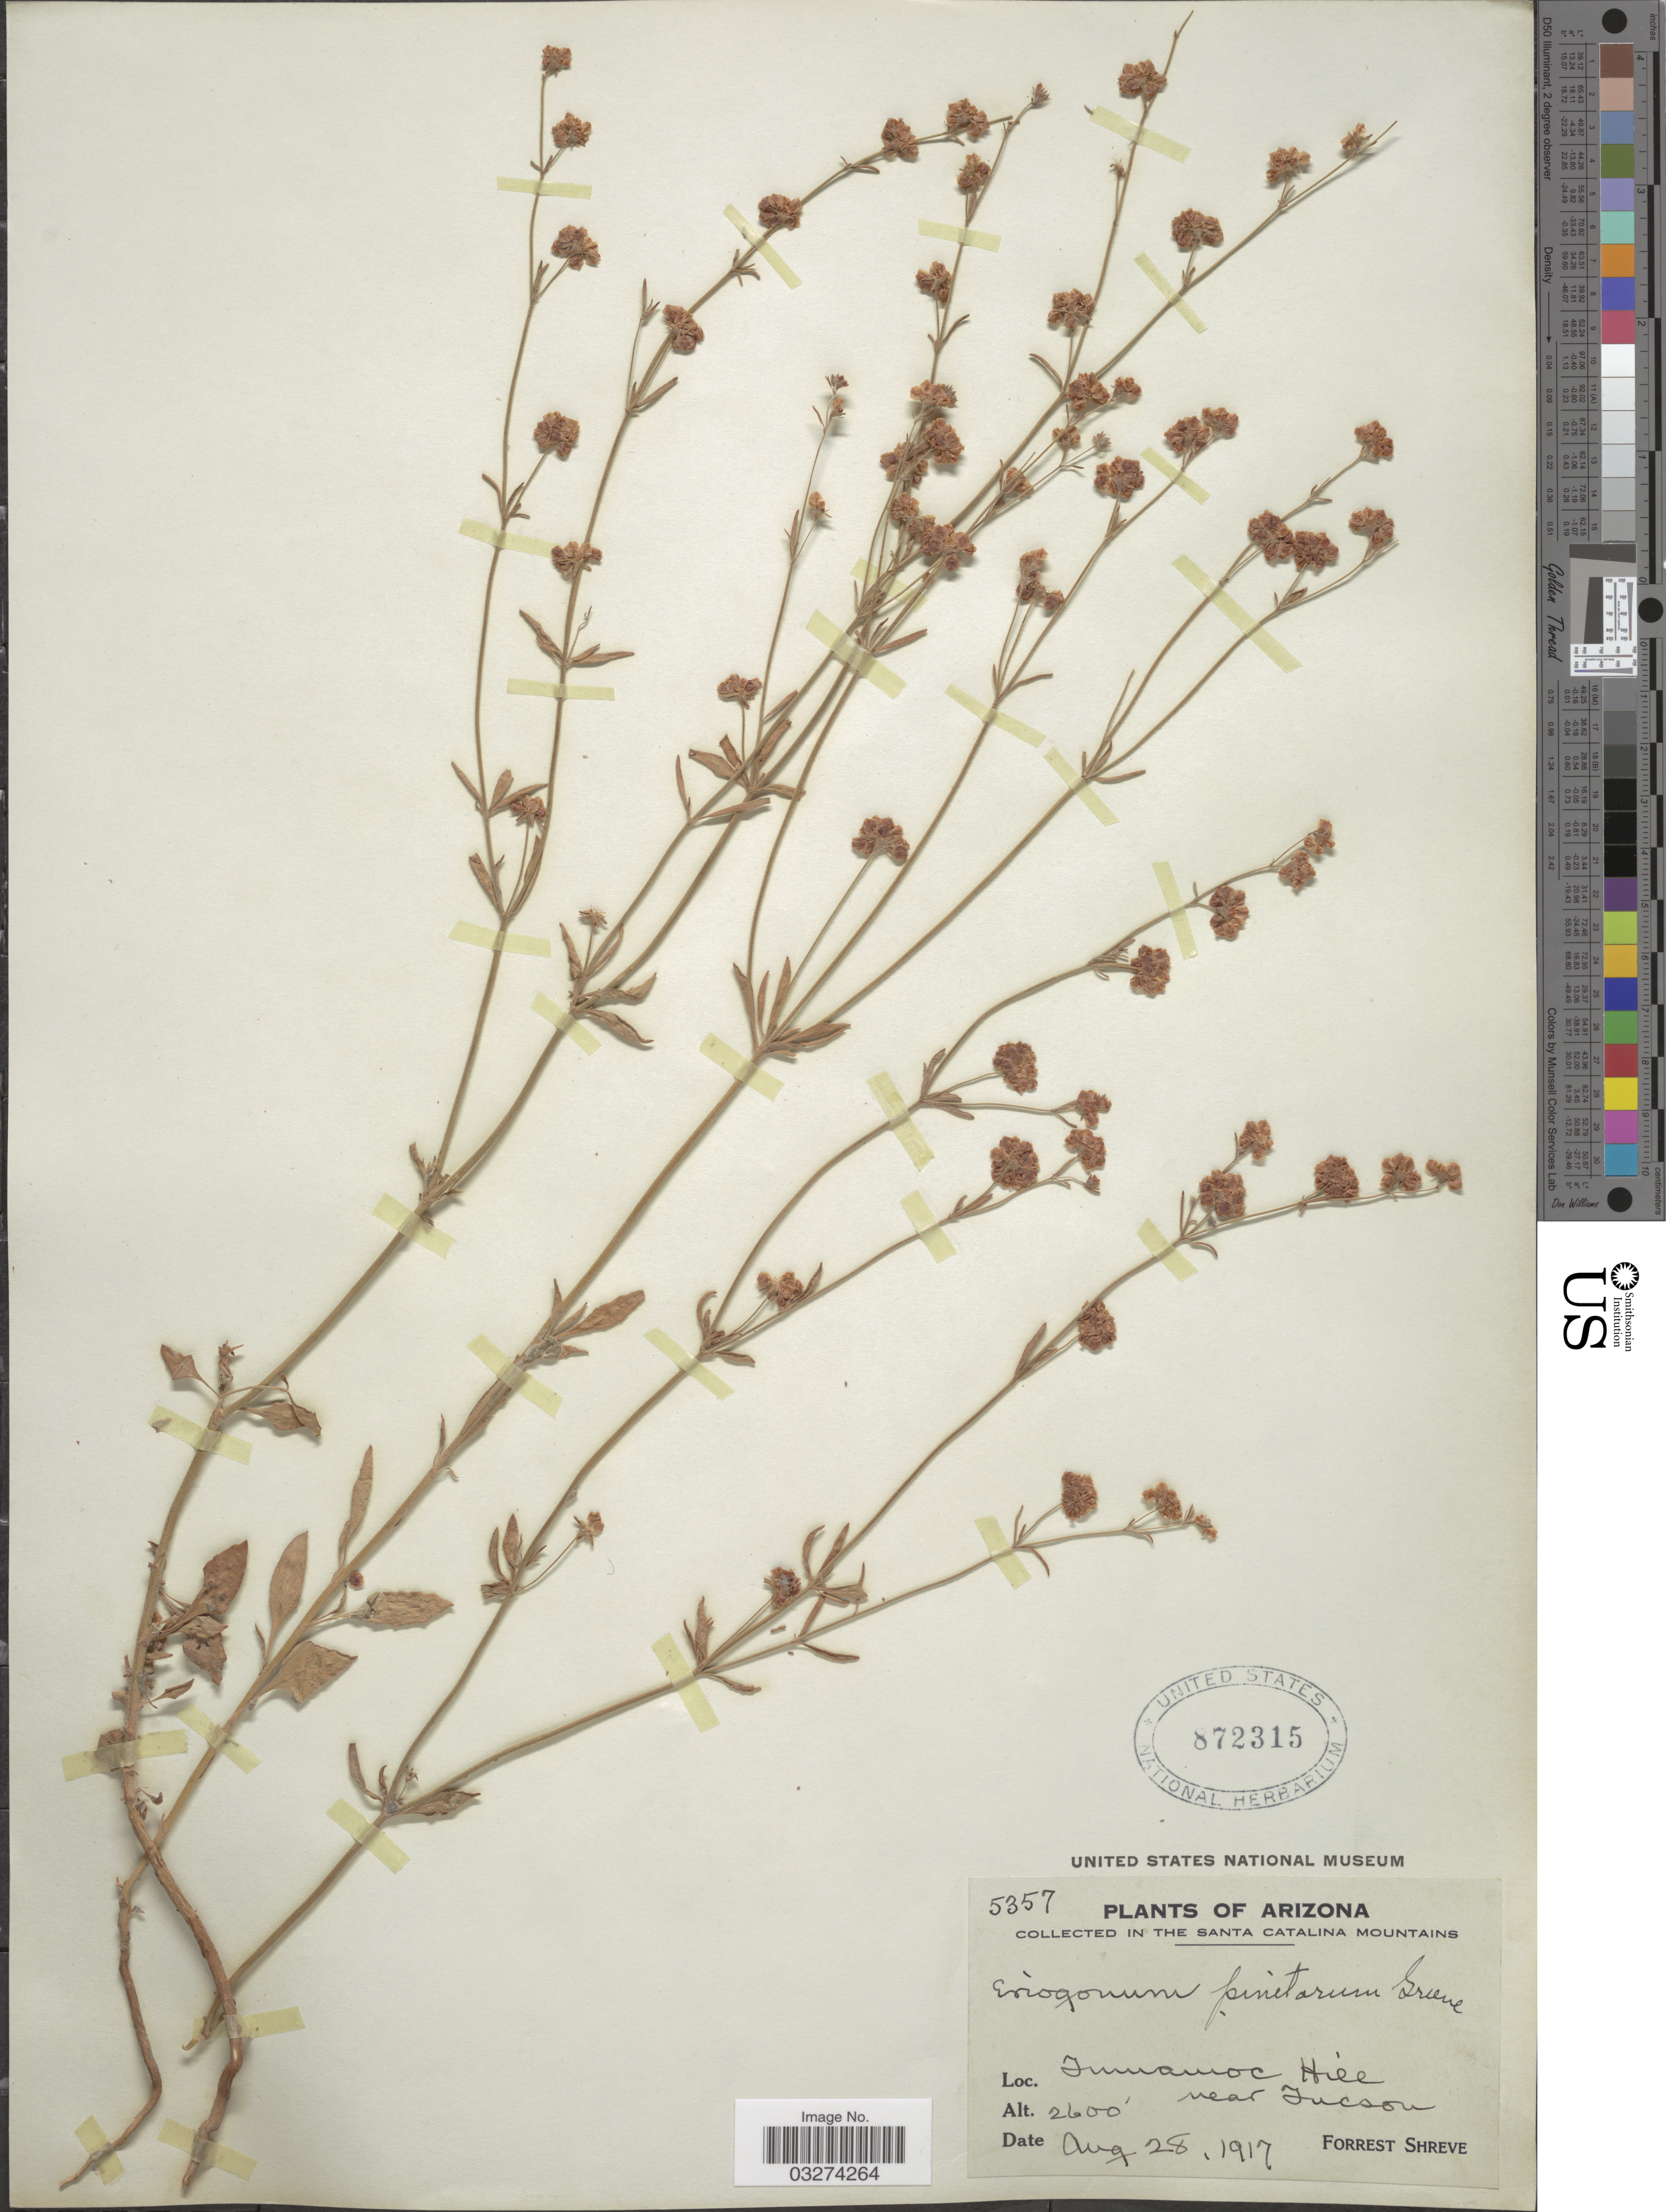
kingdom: Plantae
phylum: Tracheophyta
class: Magnoliopsida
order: Caryophyllales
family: Polygonaceae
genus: Eriogonum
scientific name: Eriogonum abertianum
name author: Torr.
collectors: F. Shreve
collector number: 5357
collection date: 1917-08-28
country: United States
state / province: Arizona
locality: In the Santa Catalina Mountains. Tumamoc Hill near Tucson.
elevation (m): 792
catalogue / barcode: US 872315